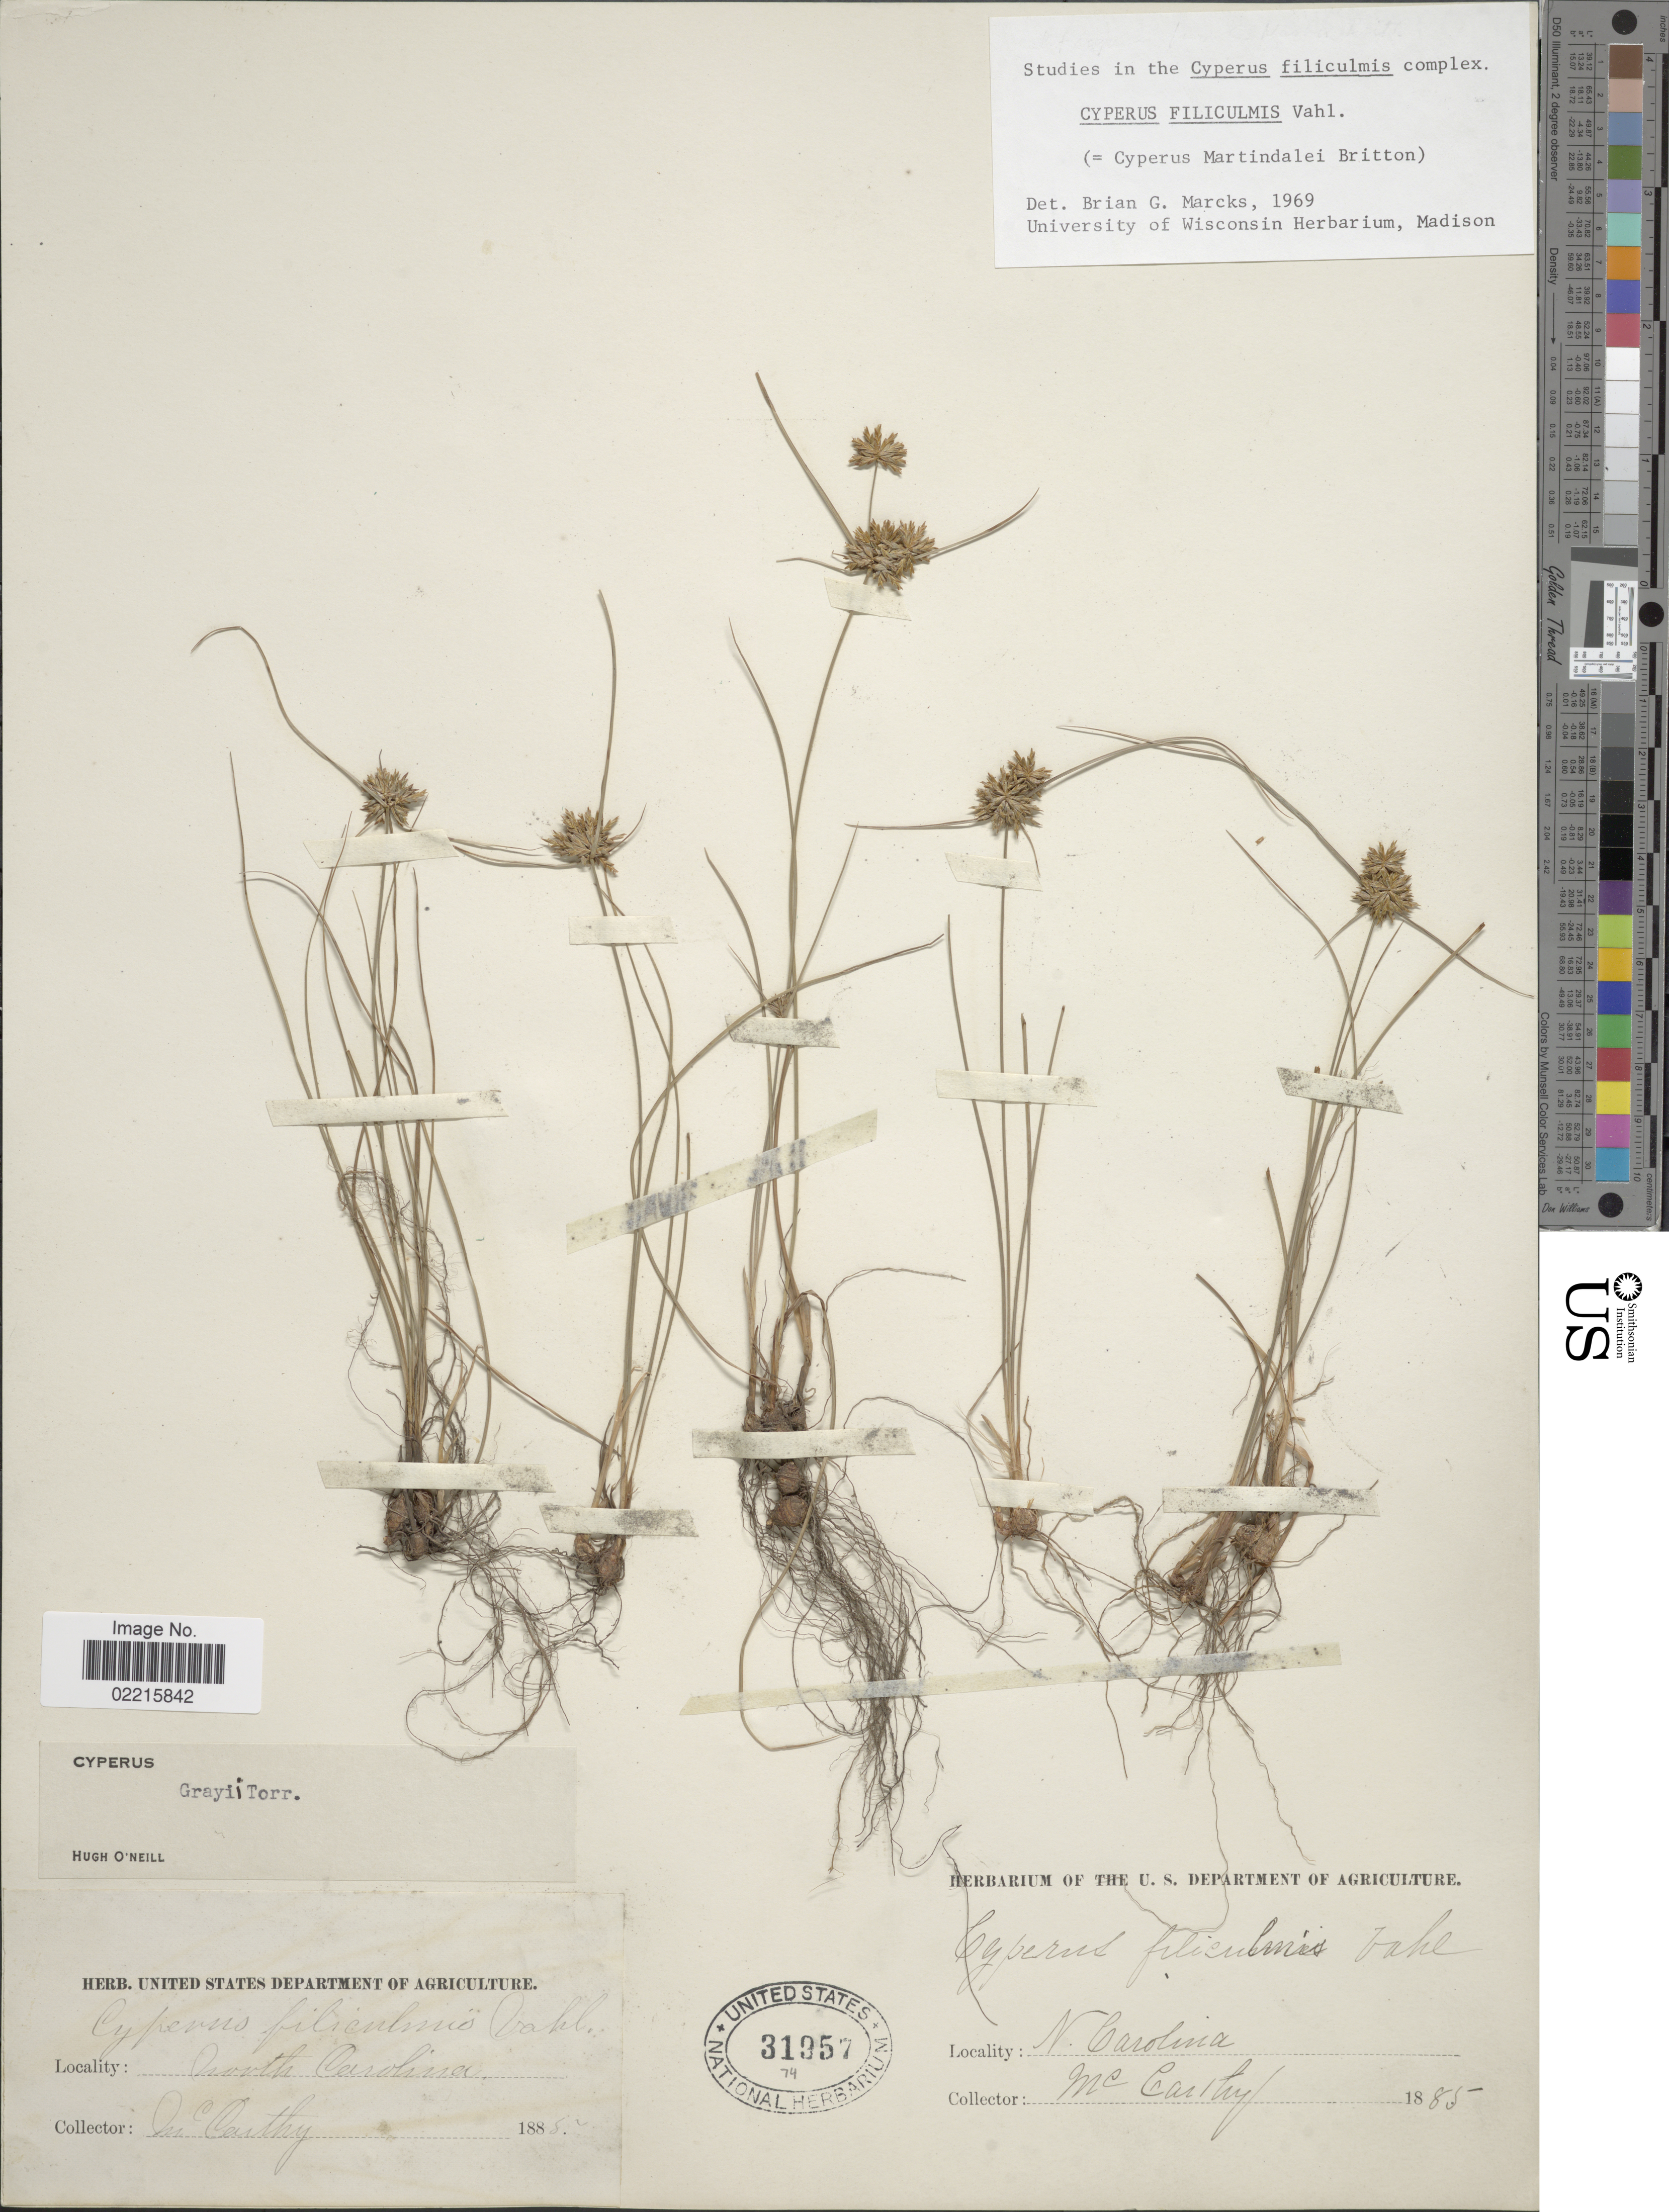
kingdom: Plantae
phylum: Tracheophyta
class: Liliopsida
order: Poales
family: Cyperaceae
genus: Cyperus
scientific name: Cyperus filiculmis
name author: Vahl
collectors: -- McCarthy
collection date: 1885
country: United States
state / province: South Carolina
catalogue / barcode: US 31957